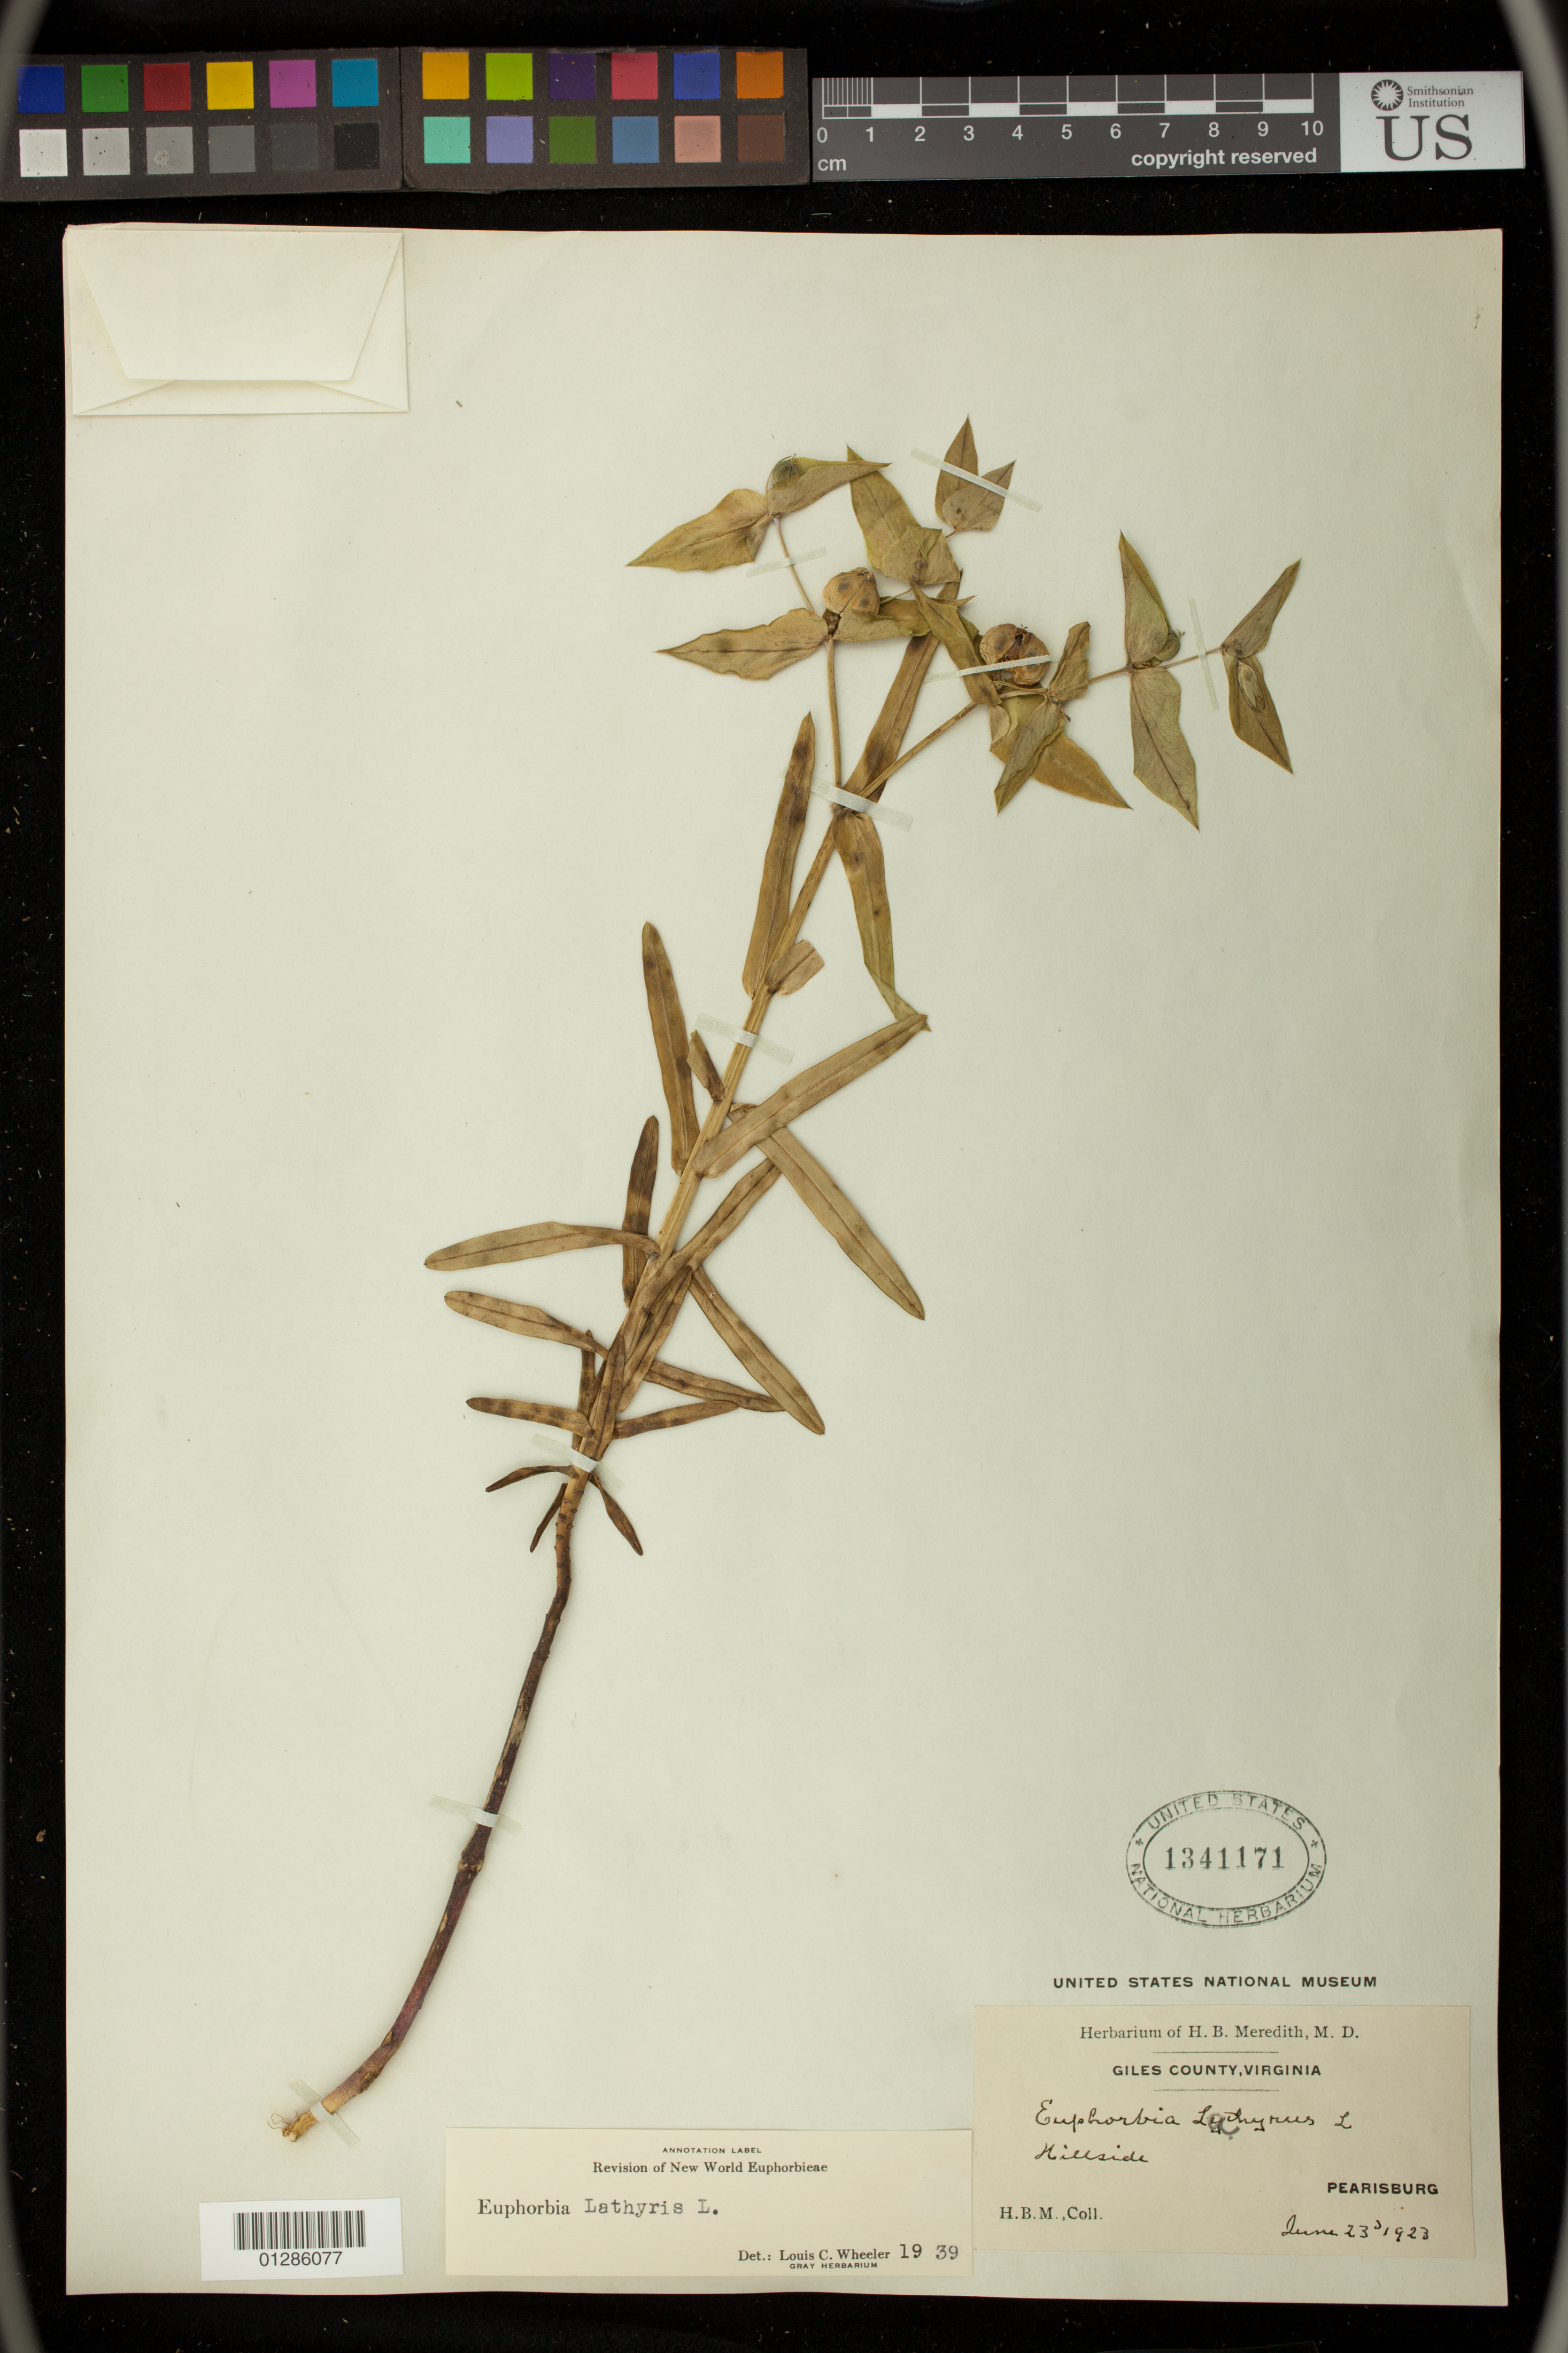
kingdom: Plantae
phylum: Tracheophyta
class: Magnoliopsida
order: Malpighiales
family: Euphorbiaceae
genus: Euphorbia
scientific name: Euphorbia lathyris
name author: L.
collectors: H. Meredith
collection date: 1923-06-23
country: United States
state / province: Virginia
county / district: Giles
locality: Pearisburg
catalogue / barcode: US 1341171